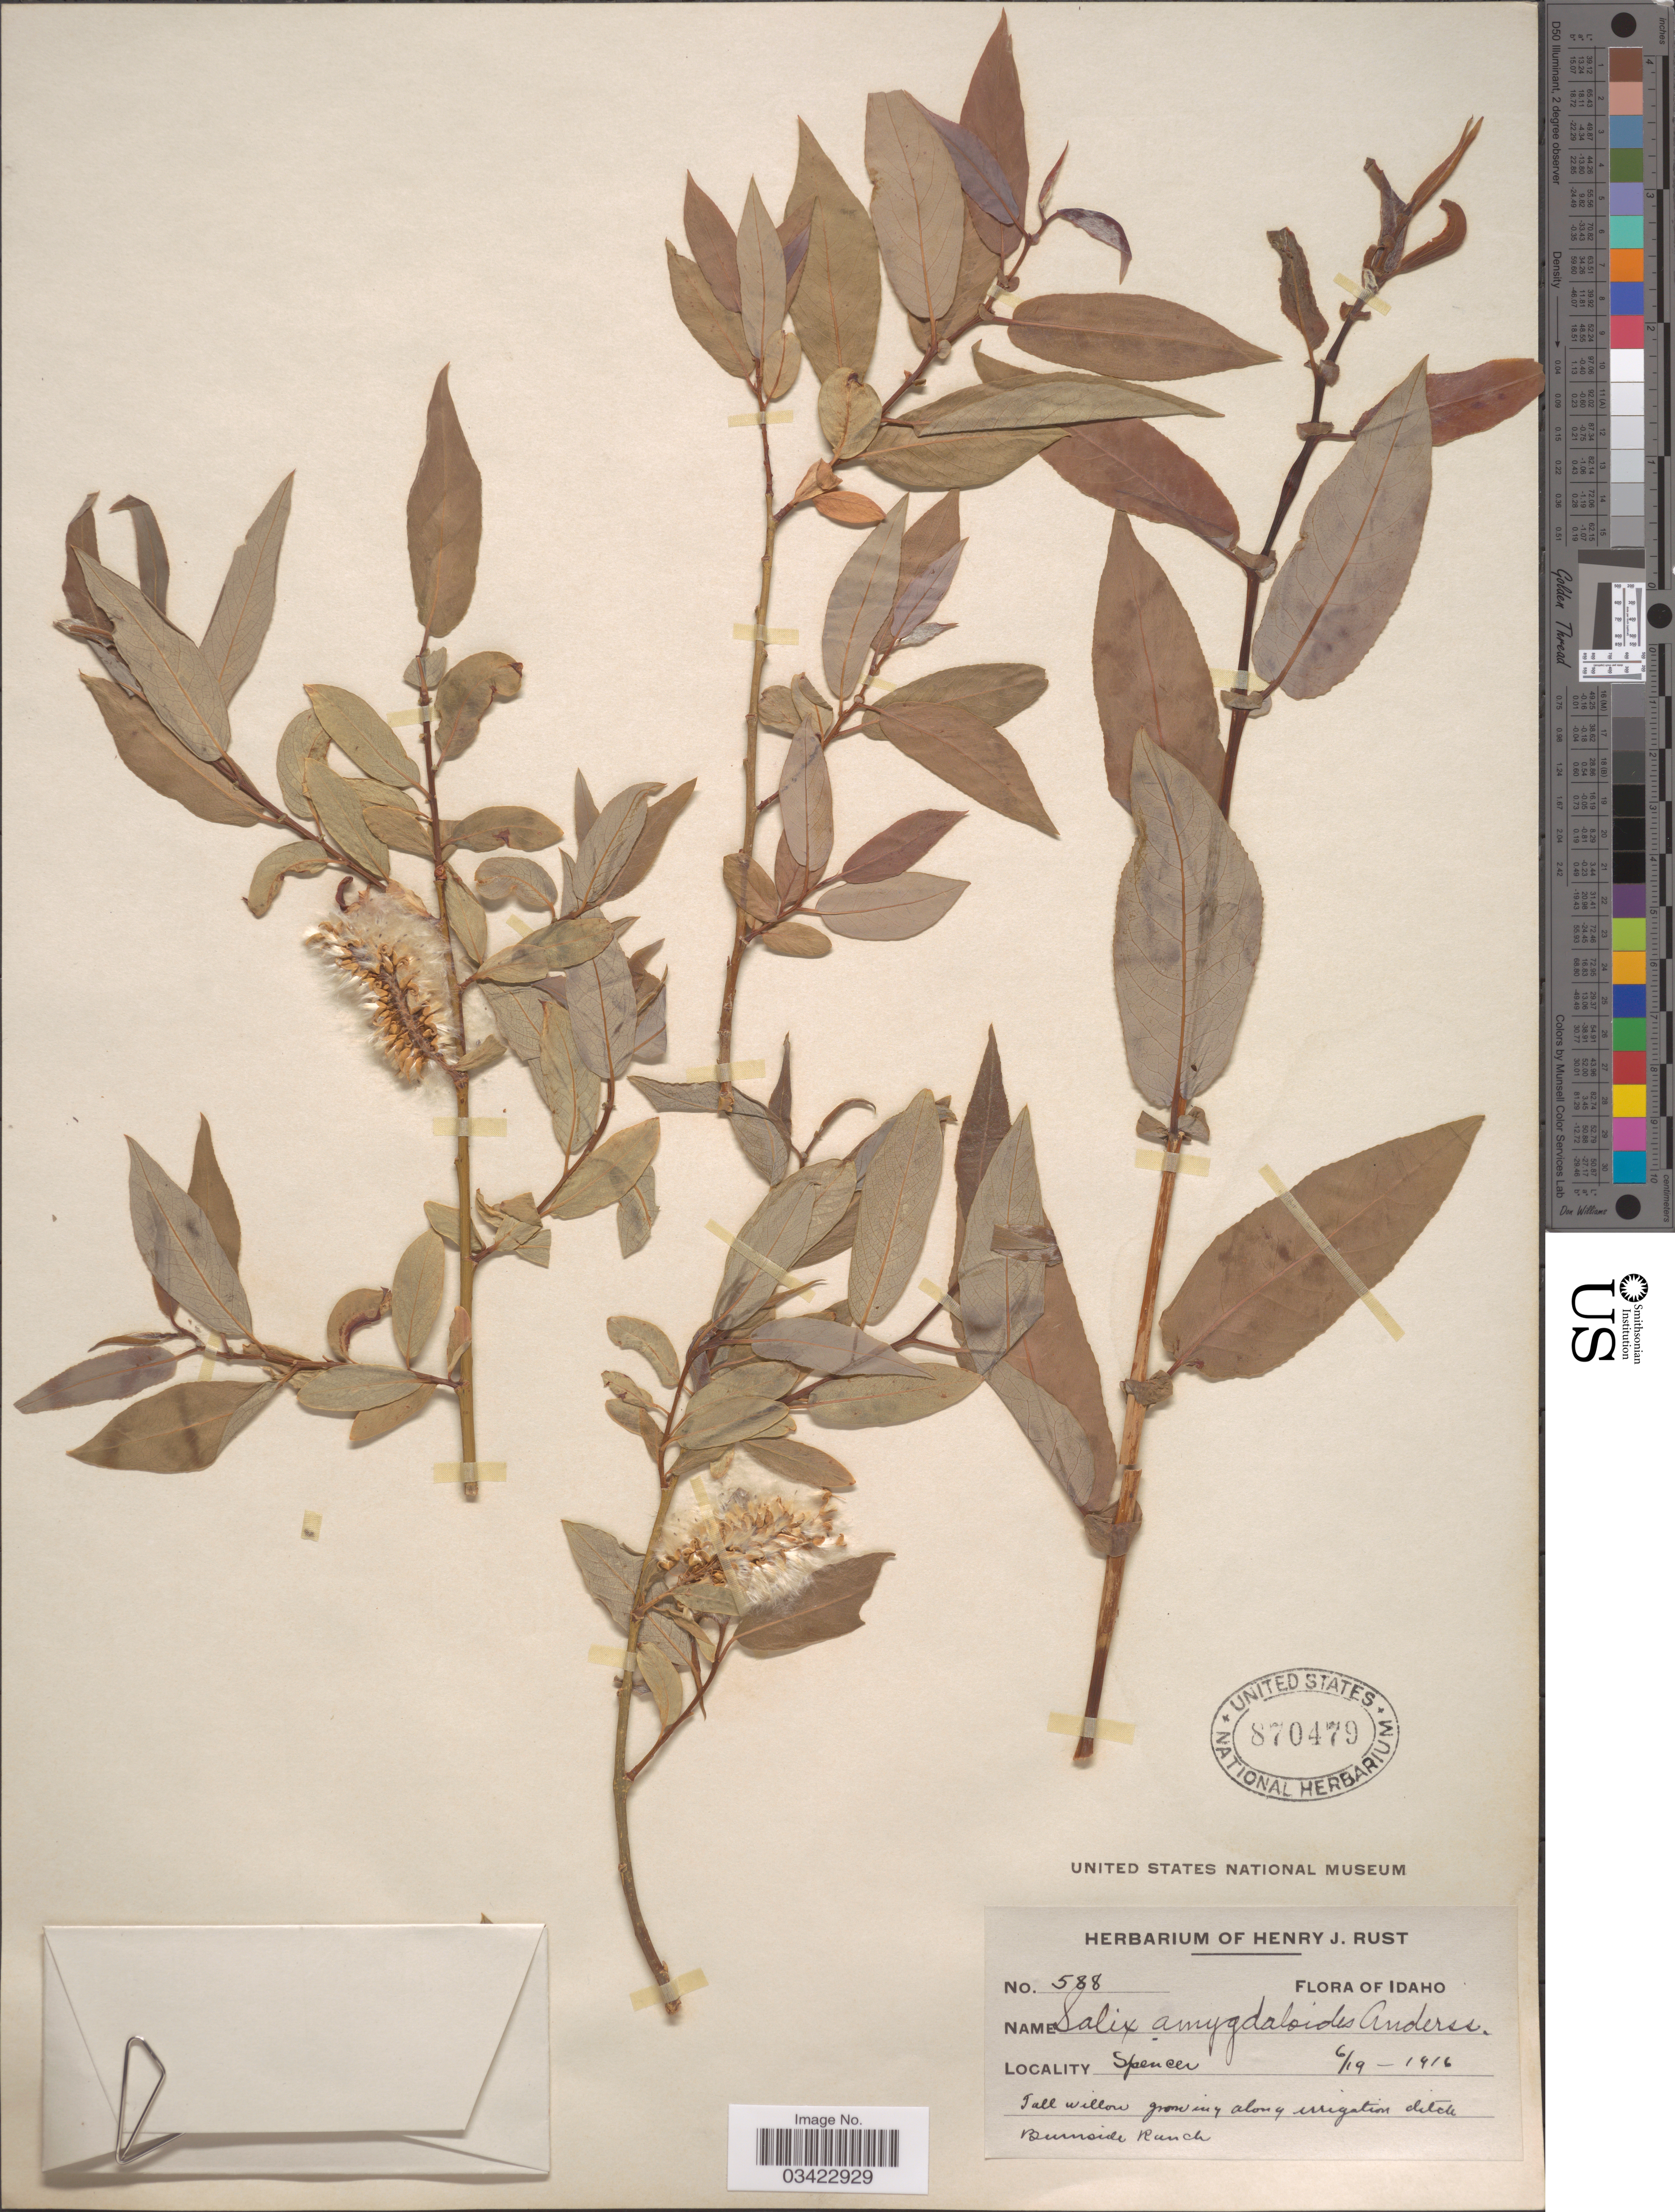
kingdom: Plantae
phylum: Tracheophyta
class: Magnoliopsida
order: Malpighiales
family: Salicaceae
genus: Salix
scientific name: Salix amygdaloides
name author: Andersson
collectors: ex herb. Henry J. Rust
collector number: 588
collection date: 1916-06-19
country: United States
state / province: Idaho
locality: Spencer. Along irrigation ditch. Burnside Ranch.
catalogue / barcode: US 870479